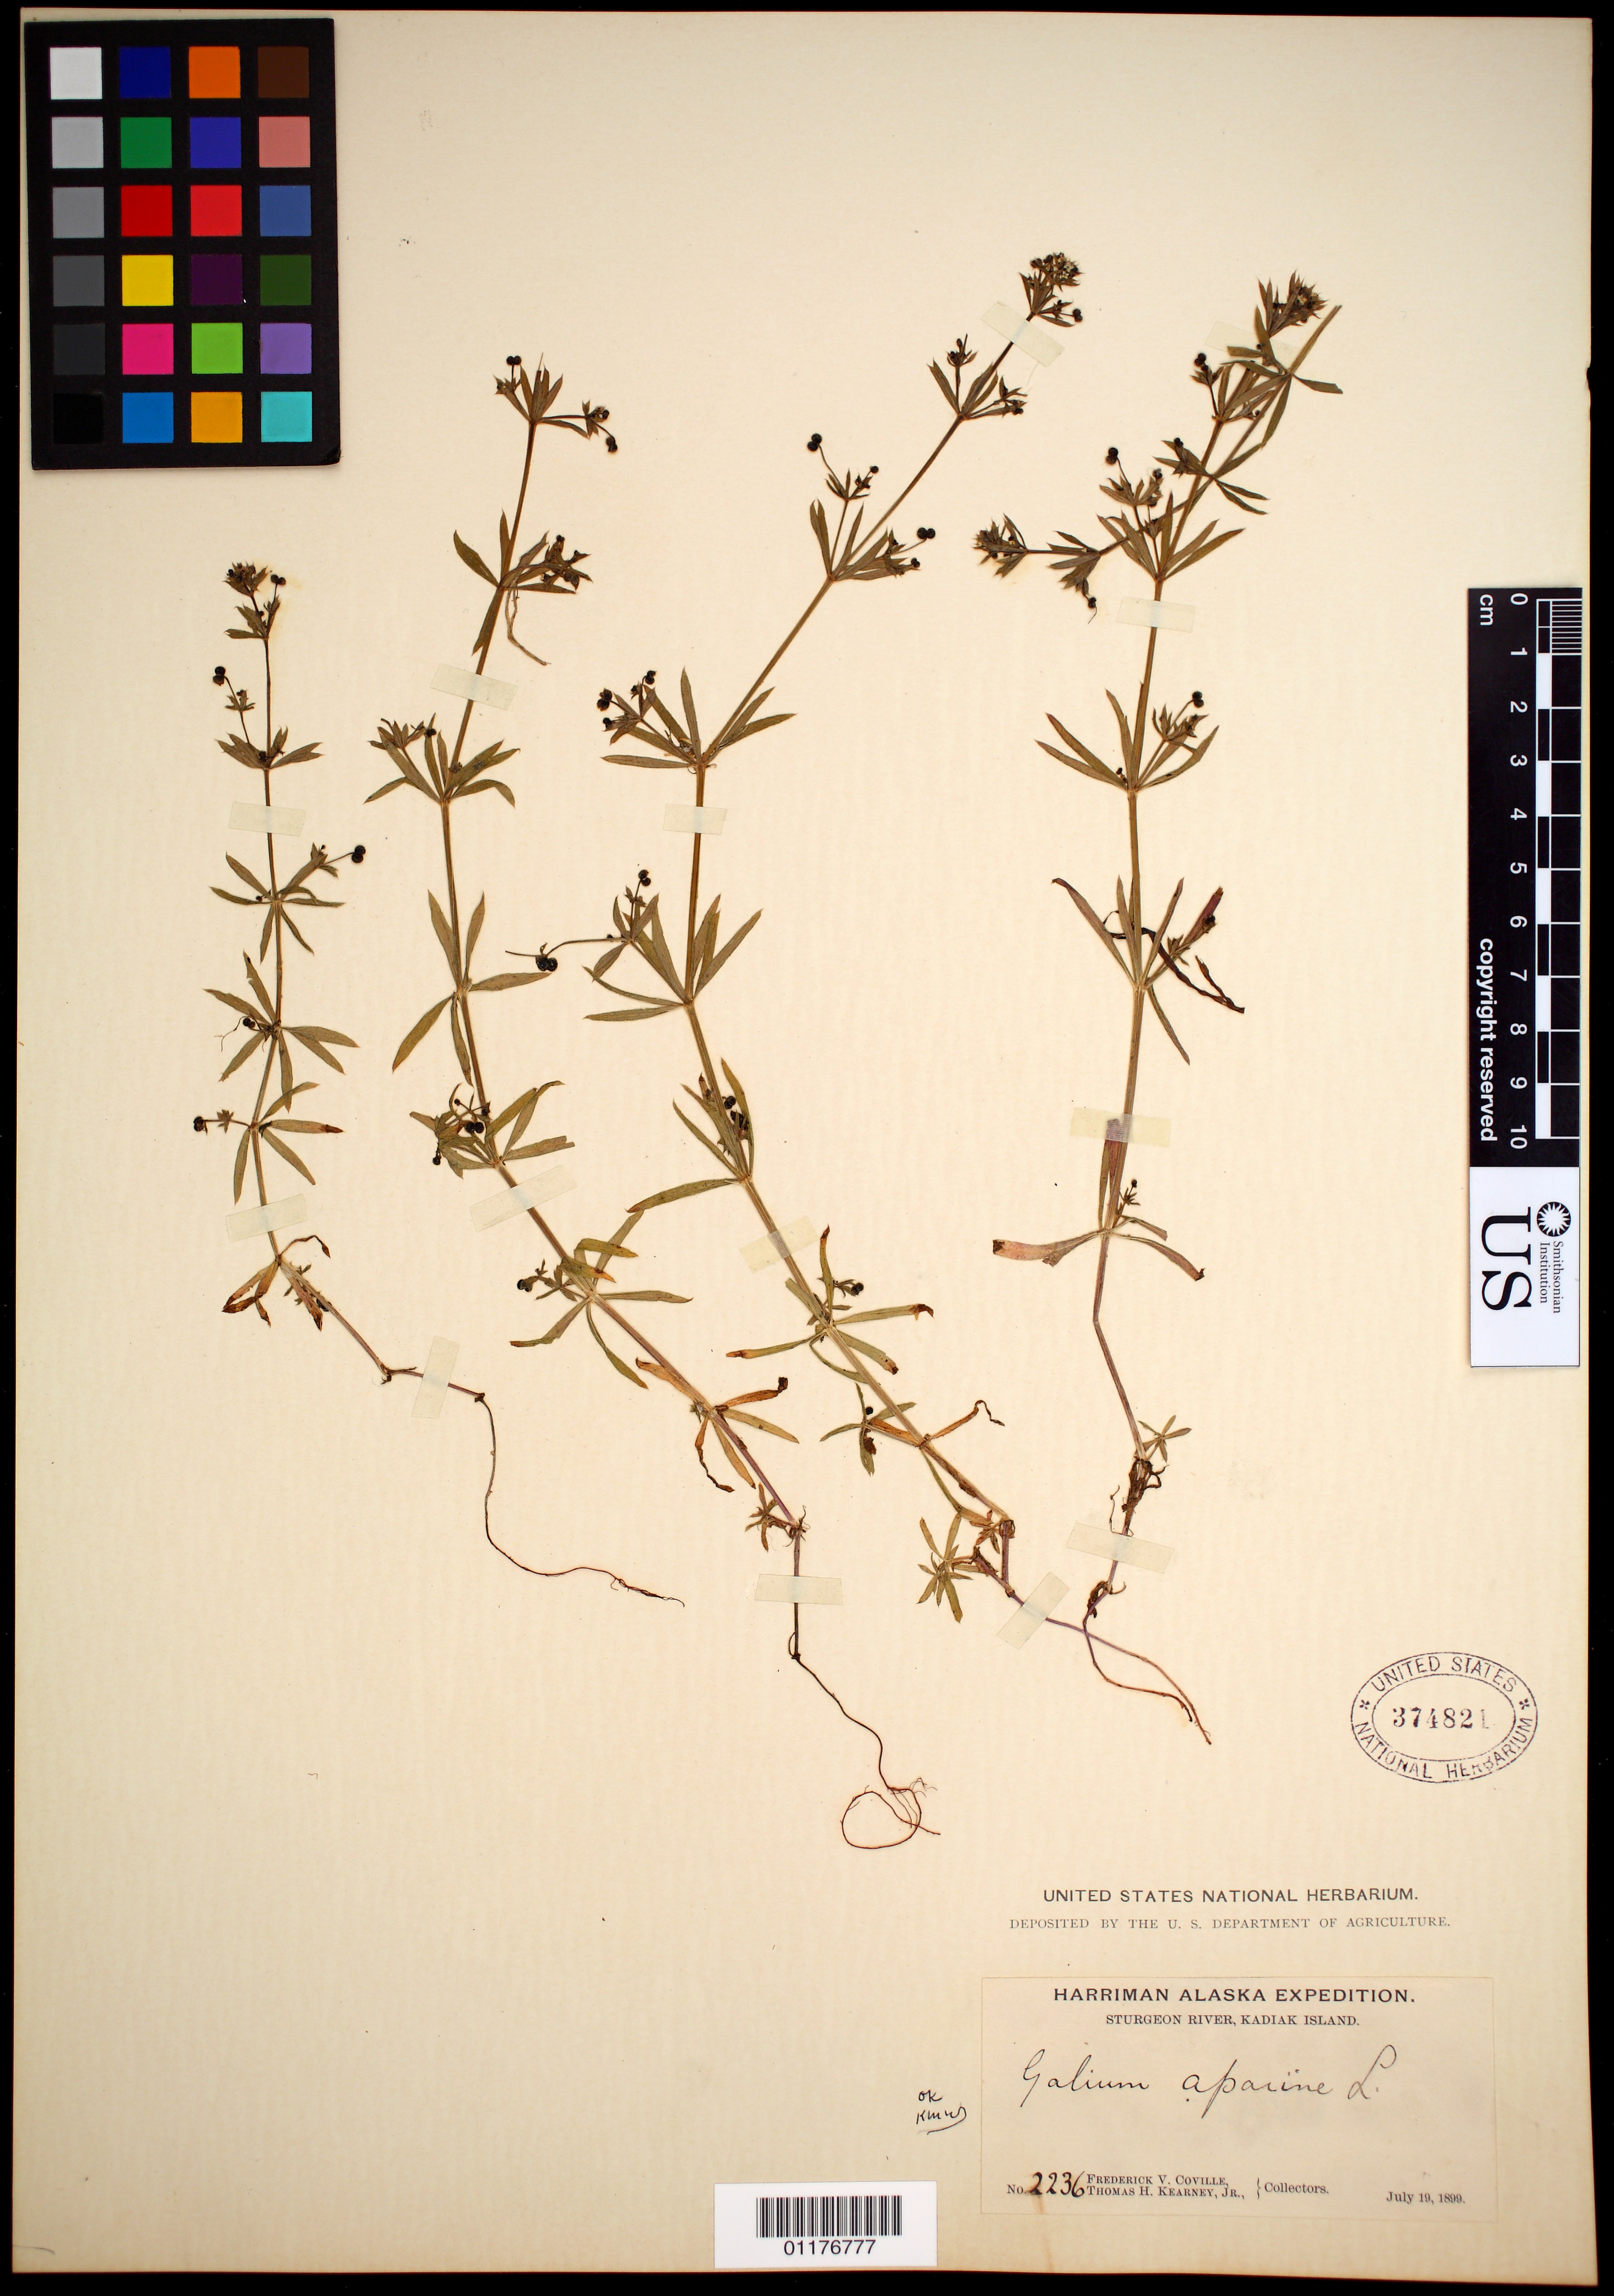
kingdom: Plantae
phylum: Tracheophyta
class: Magnoliopsida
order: Gentianales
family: Rubiaceae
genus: Galium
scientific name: Galium aparine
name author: L.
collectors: F. V. Coville & T. H. Kearney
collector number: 2236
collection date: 1899-07-19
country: United States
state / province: Alaska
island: Kodiak Island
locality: Sturgeon River, Kodiak Island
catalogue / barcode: US 374821